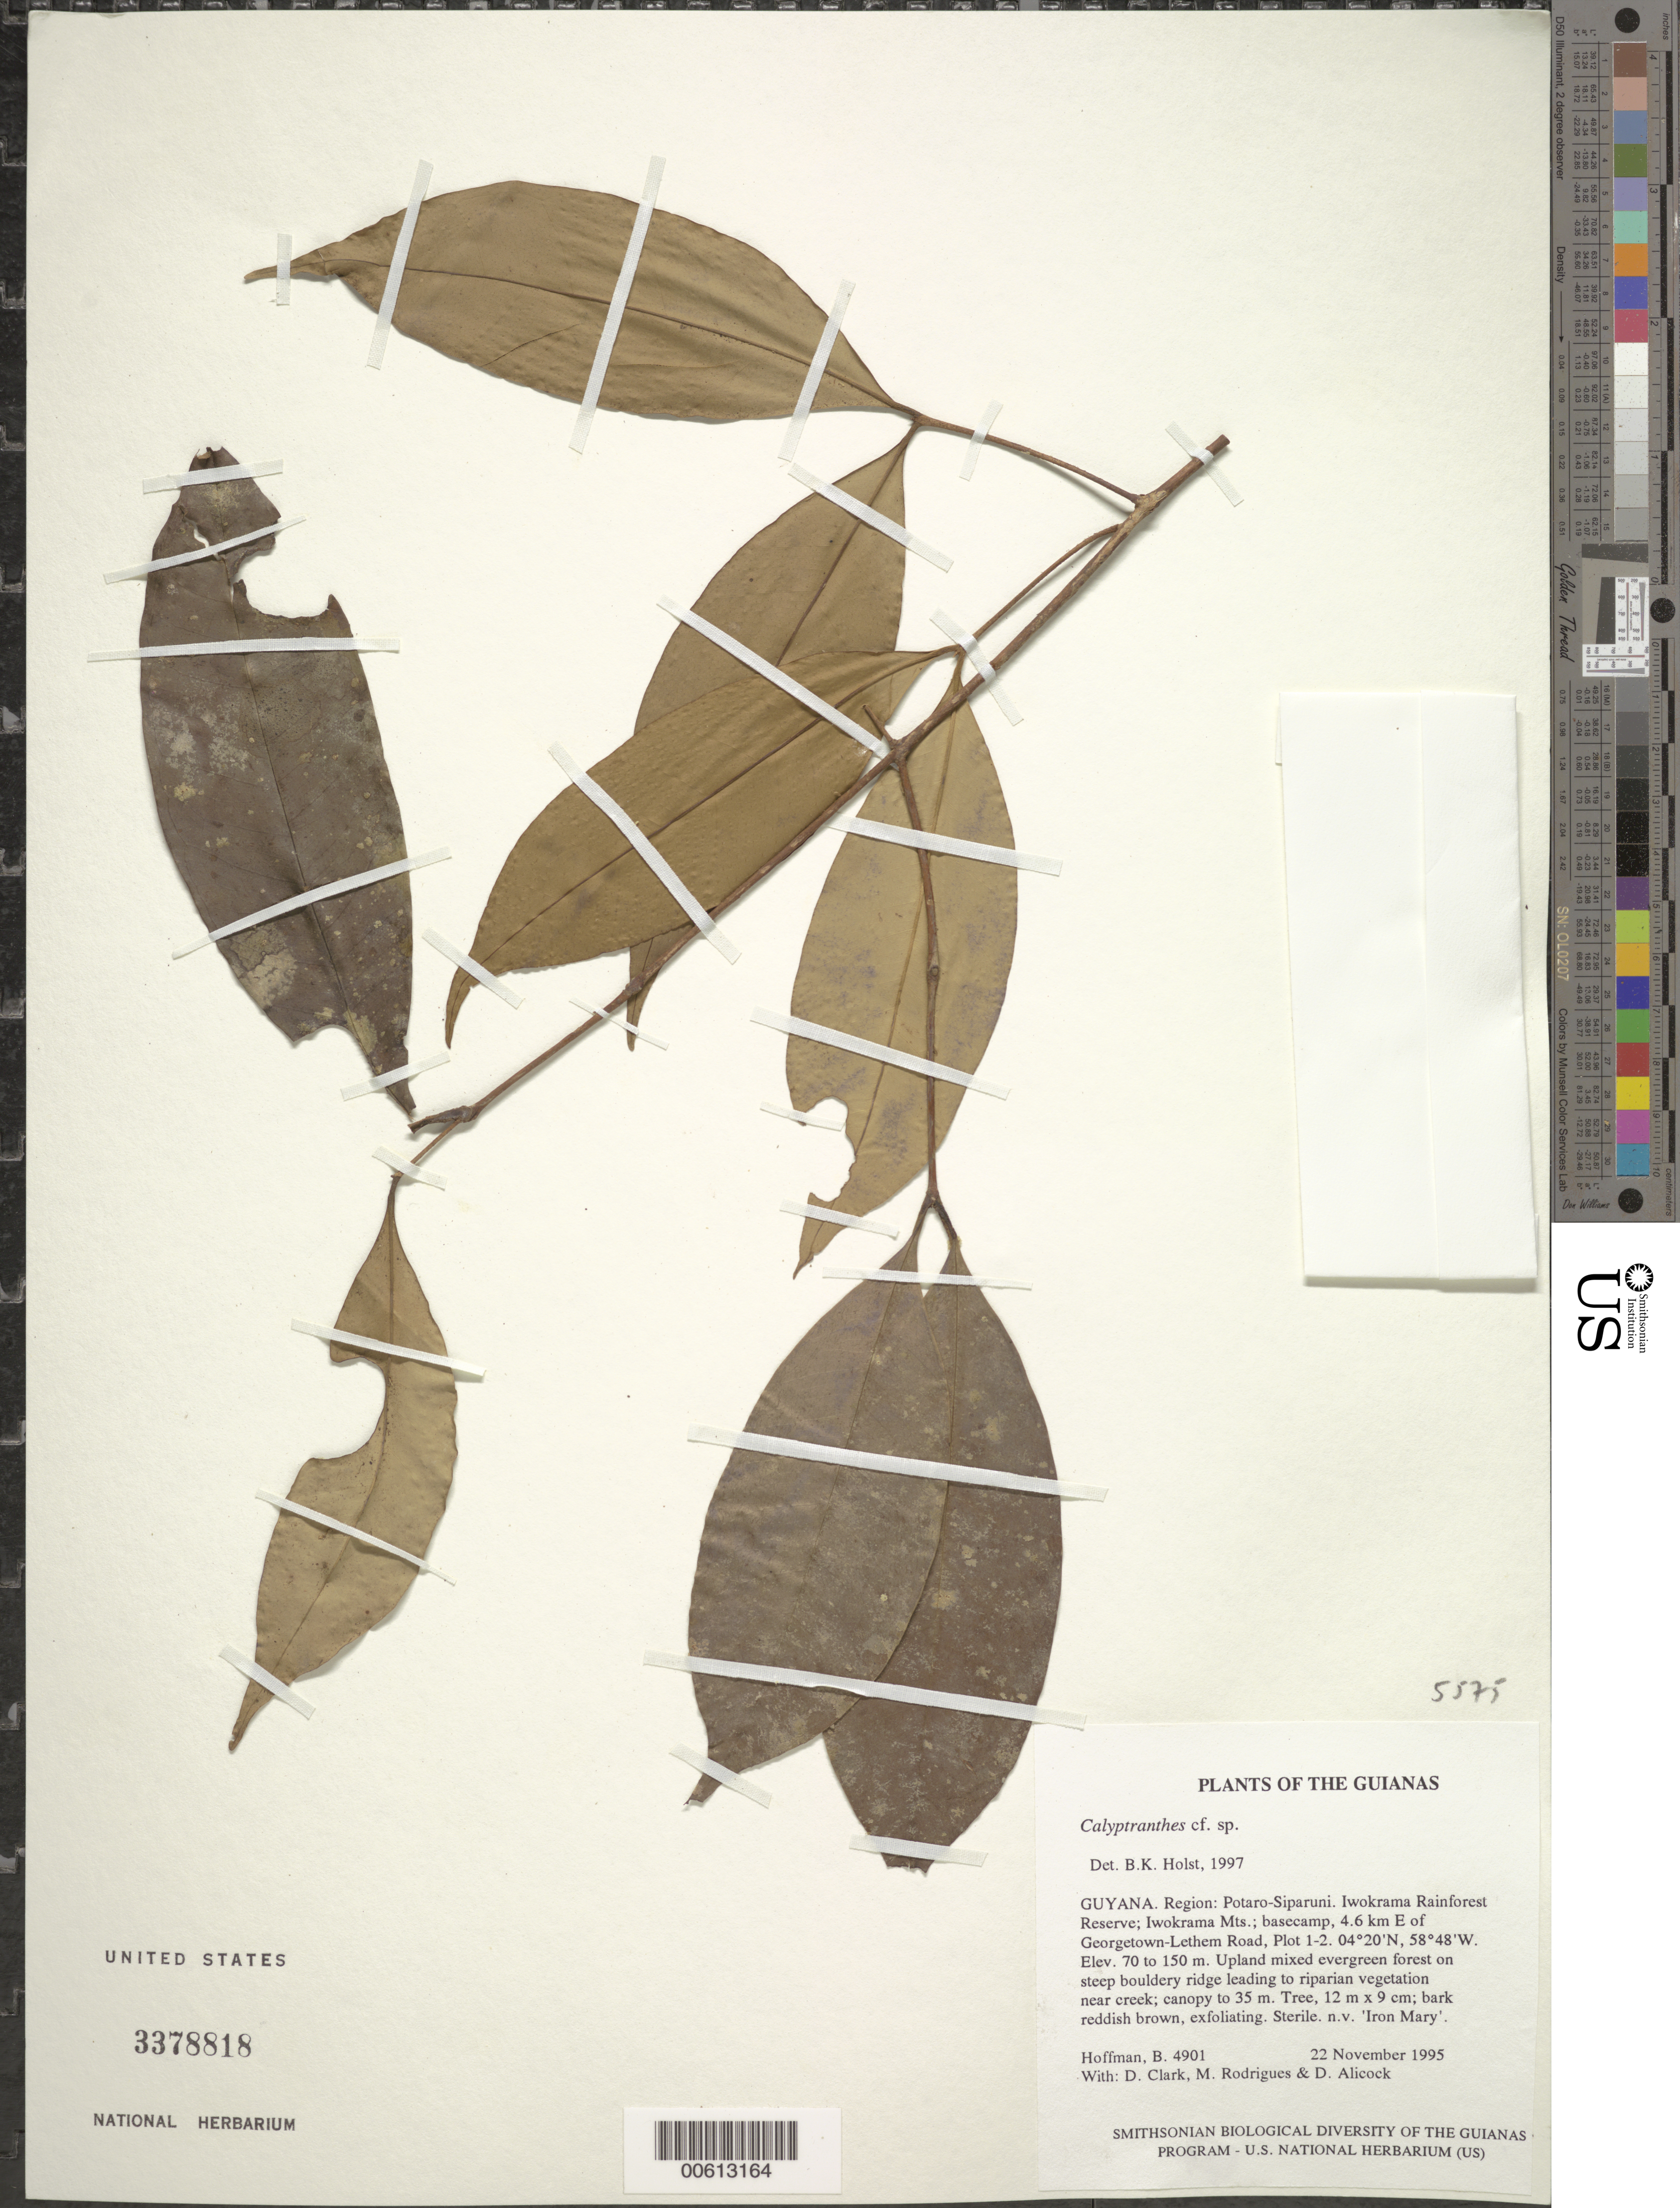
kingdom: Plantae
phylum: Tracheophyta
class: Magnoliopsida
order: Myrtales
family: Myrtaceae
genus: Myrcia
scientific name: Myrcia sp.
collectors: B. Hoffman, H. D. Clarke, M. Rodrigues & D. Allicock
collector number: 4901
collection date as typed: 22 November 1995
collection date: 1995-11-22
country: Guyana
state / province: Potaro-Siparuni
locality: Iwokrama Rainforest Reserve; Iwokrama Mts.; basecamp at end of 4.6 km cut line E of Georgetown-Lethem Road, Iwokrama Plot 1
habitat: Upland mixed evergreen forest on steep bouldery ridge leading to riparian vegetation near creek; canopy to 35 m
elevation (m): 70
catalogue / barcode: US 3378818